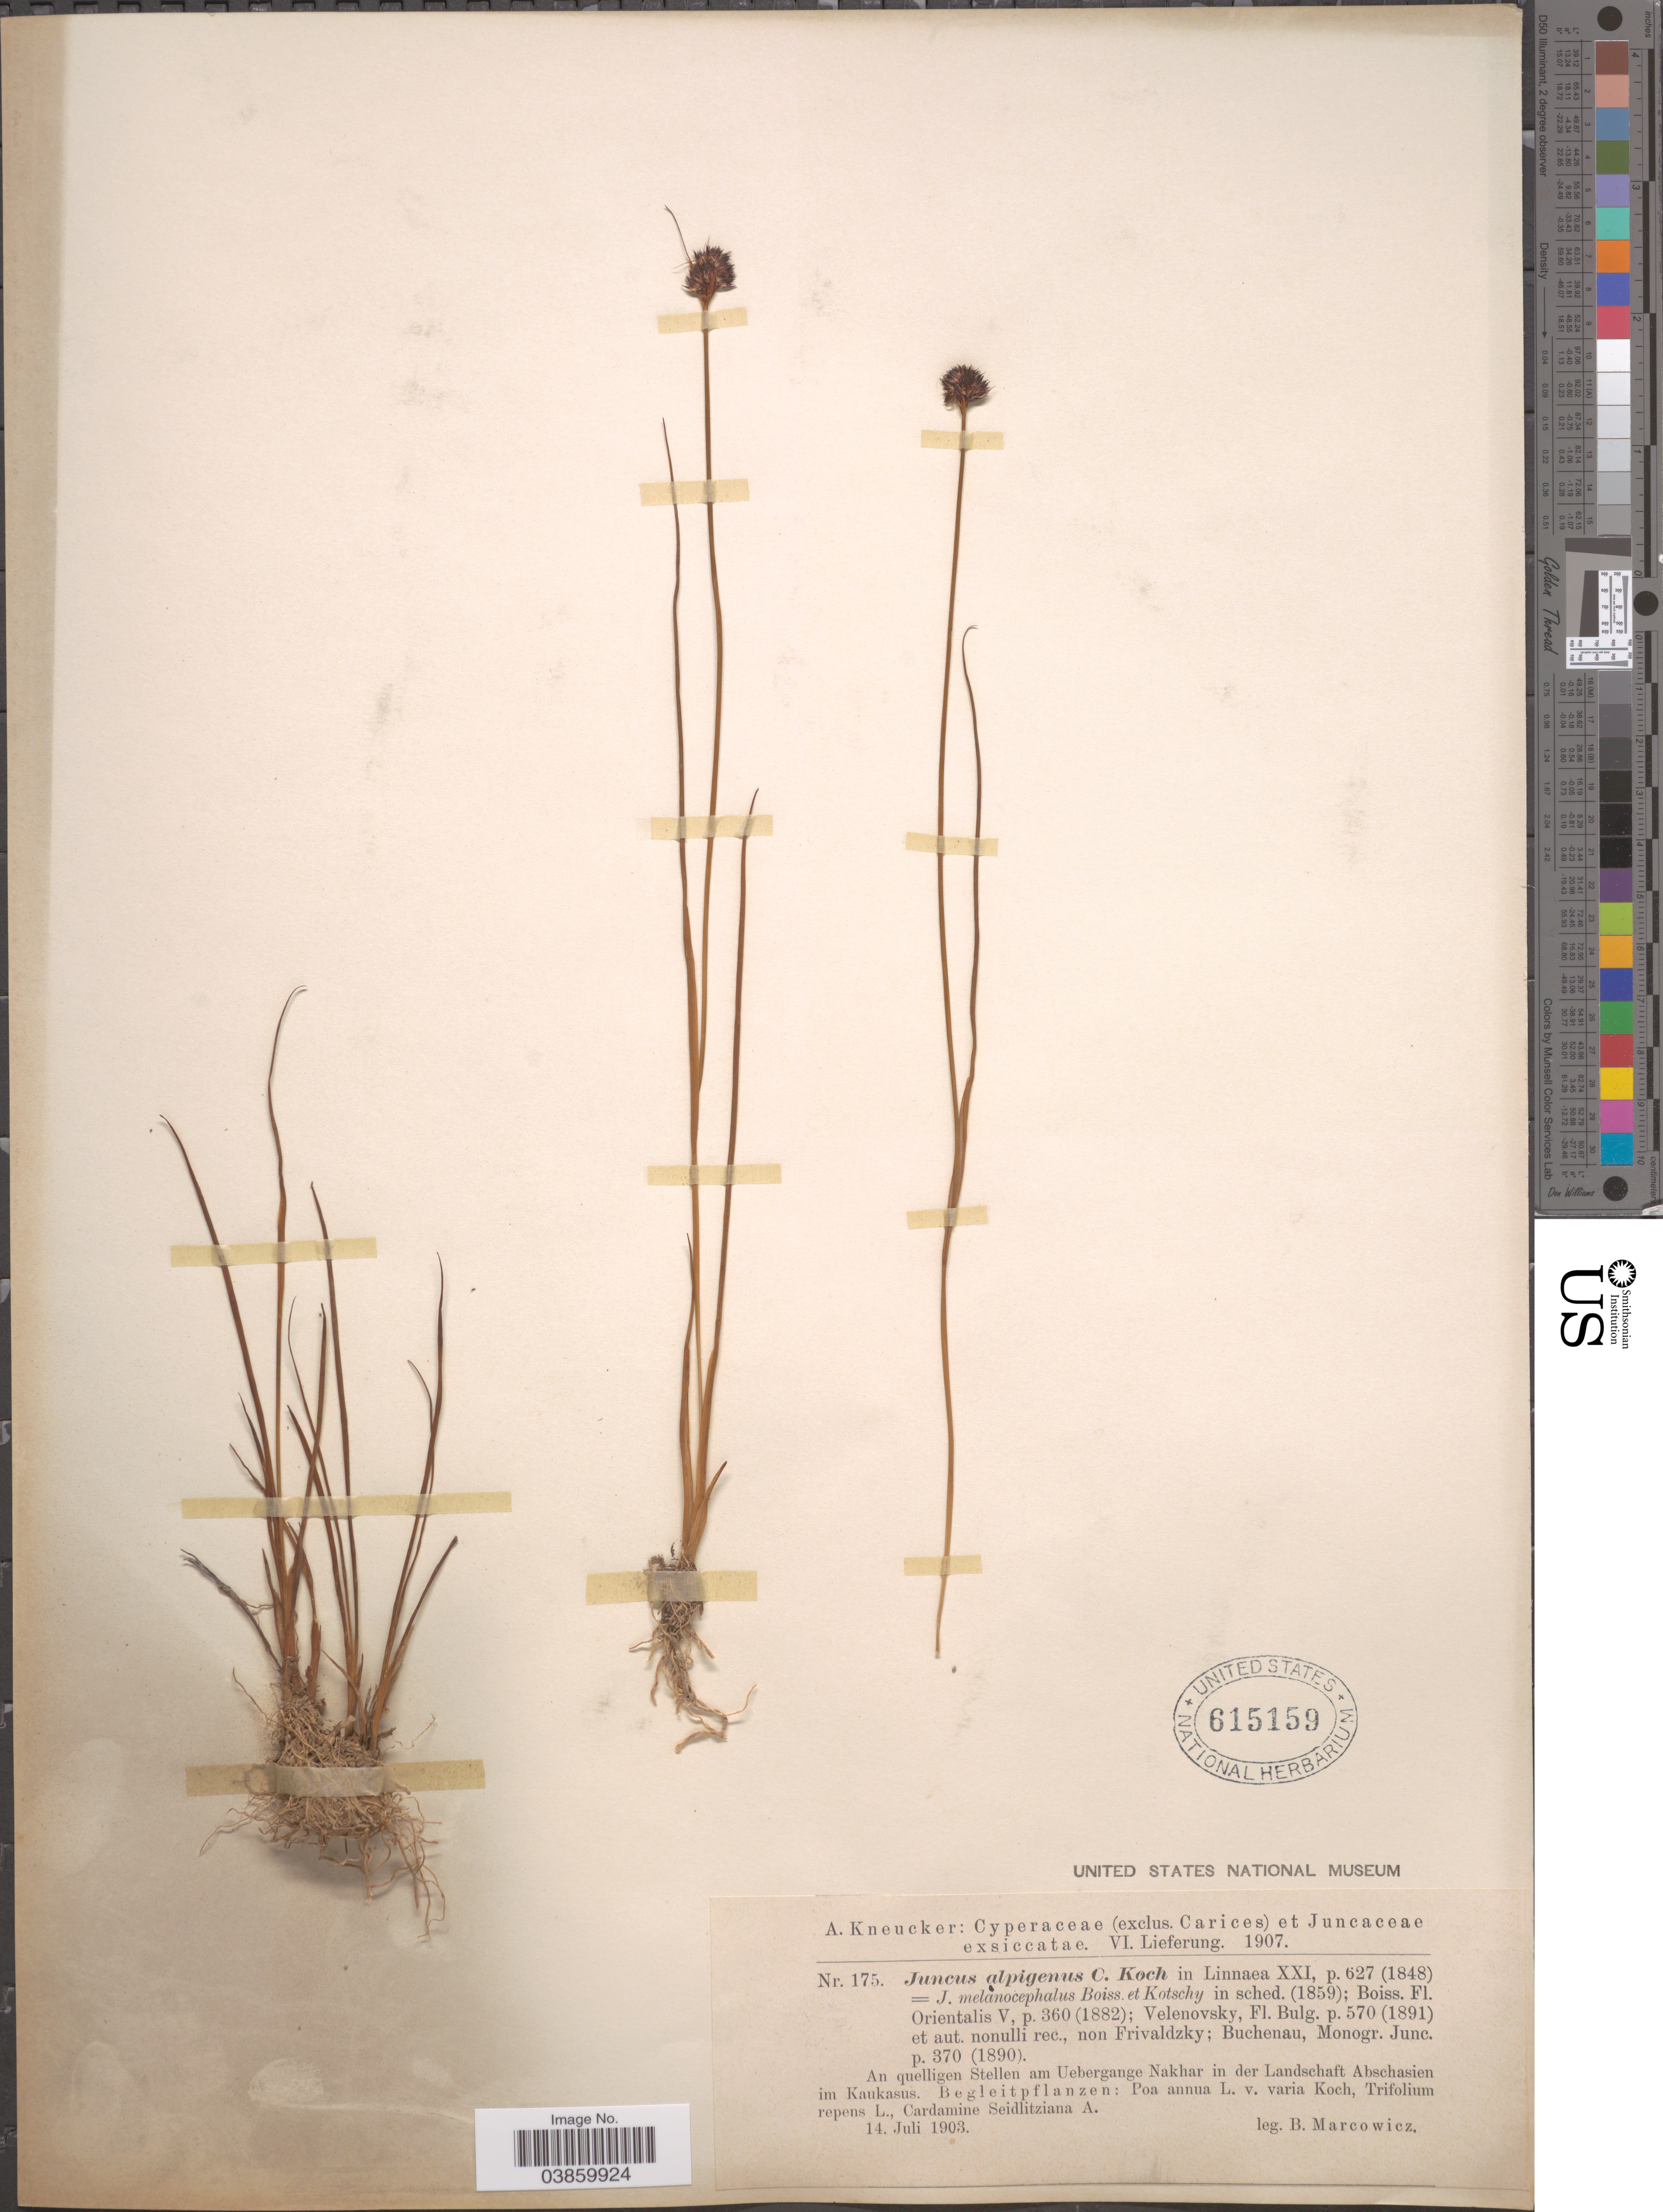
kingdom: Plantae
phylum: Tracheophyta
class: Liliopsida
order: Poales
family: Juncaceae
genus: Juncus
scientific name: Juncus alpigenus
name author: K. Koch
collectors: B. Marcowicz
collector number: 175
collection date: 1903-07-14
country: Azerbaijan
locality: An quelligen Stellen am Uebergange Nakhar in der Landschaft Abschasien im Kaukasus.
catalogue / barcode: US 615159